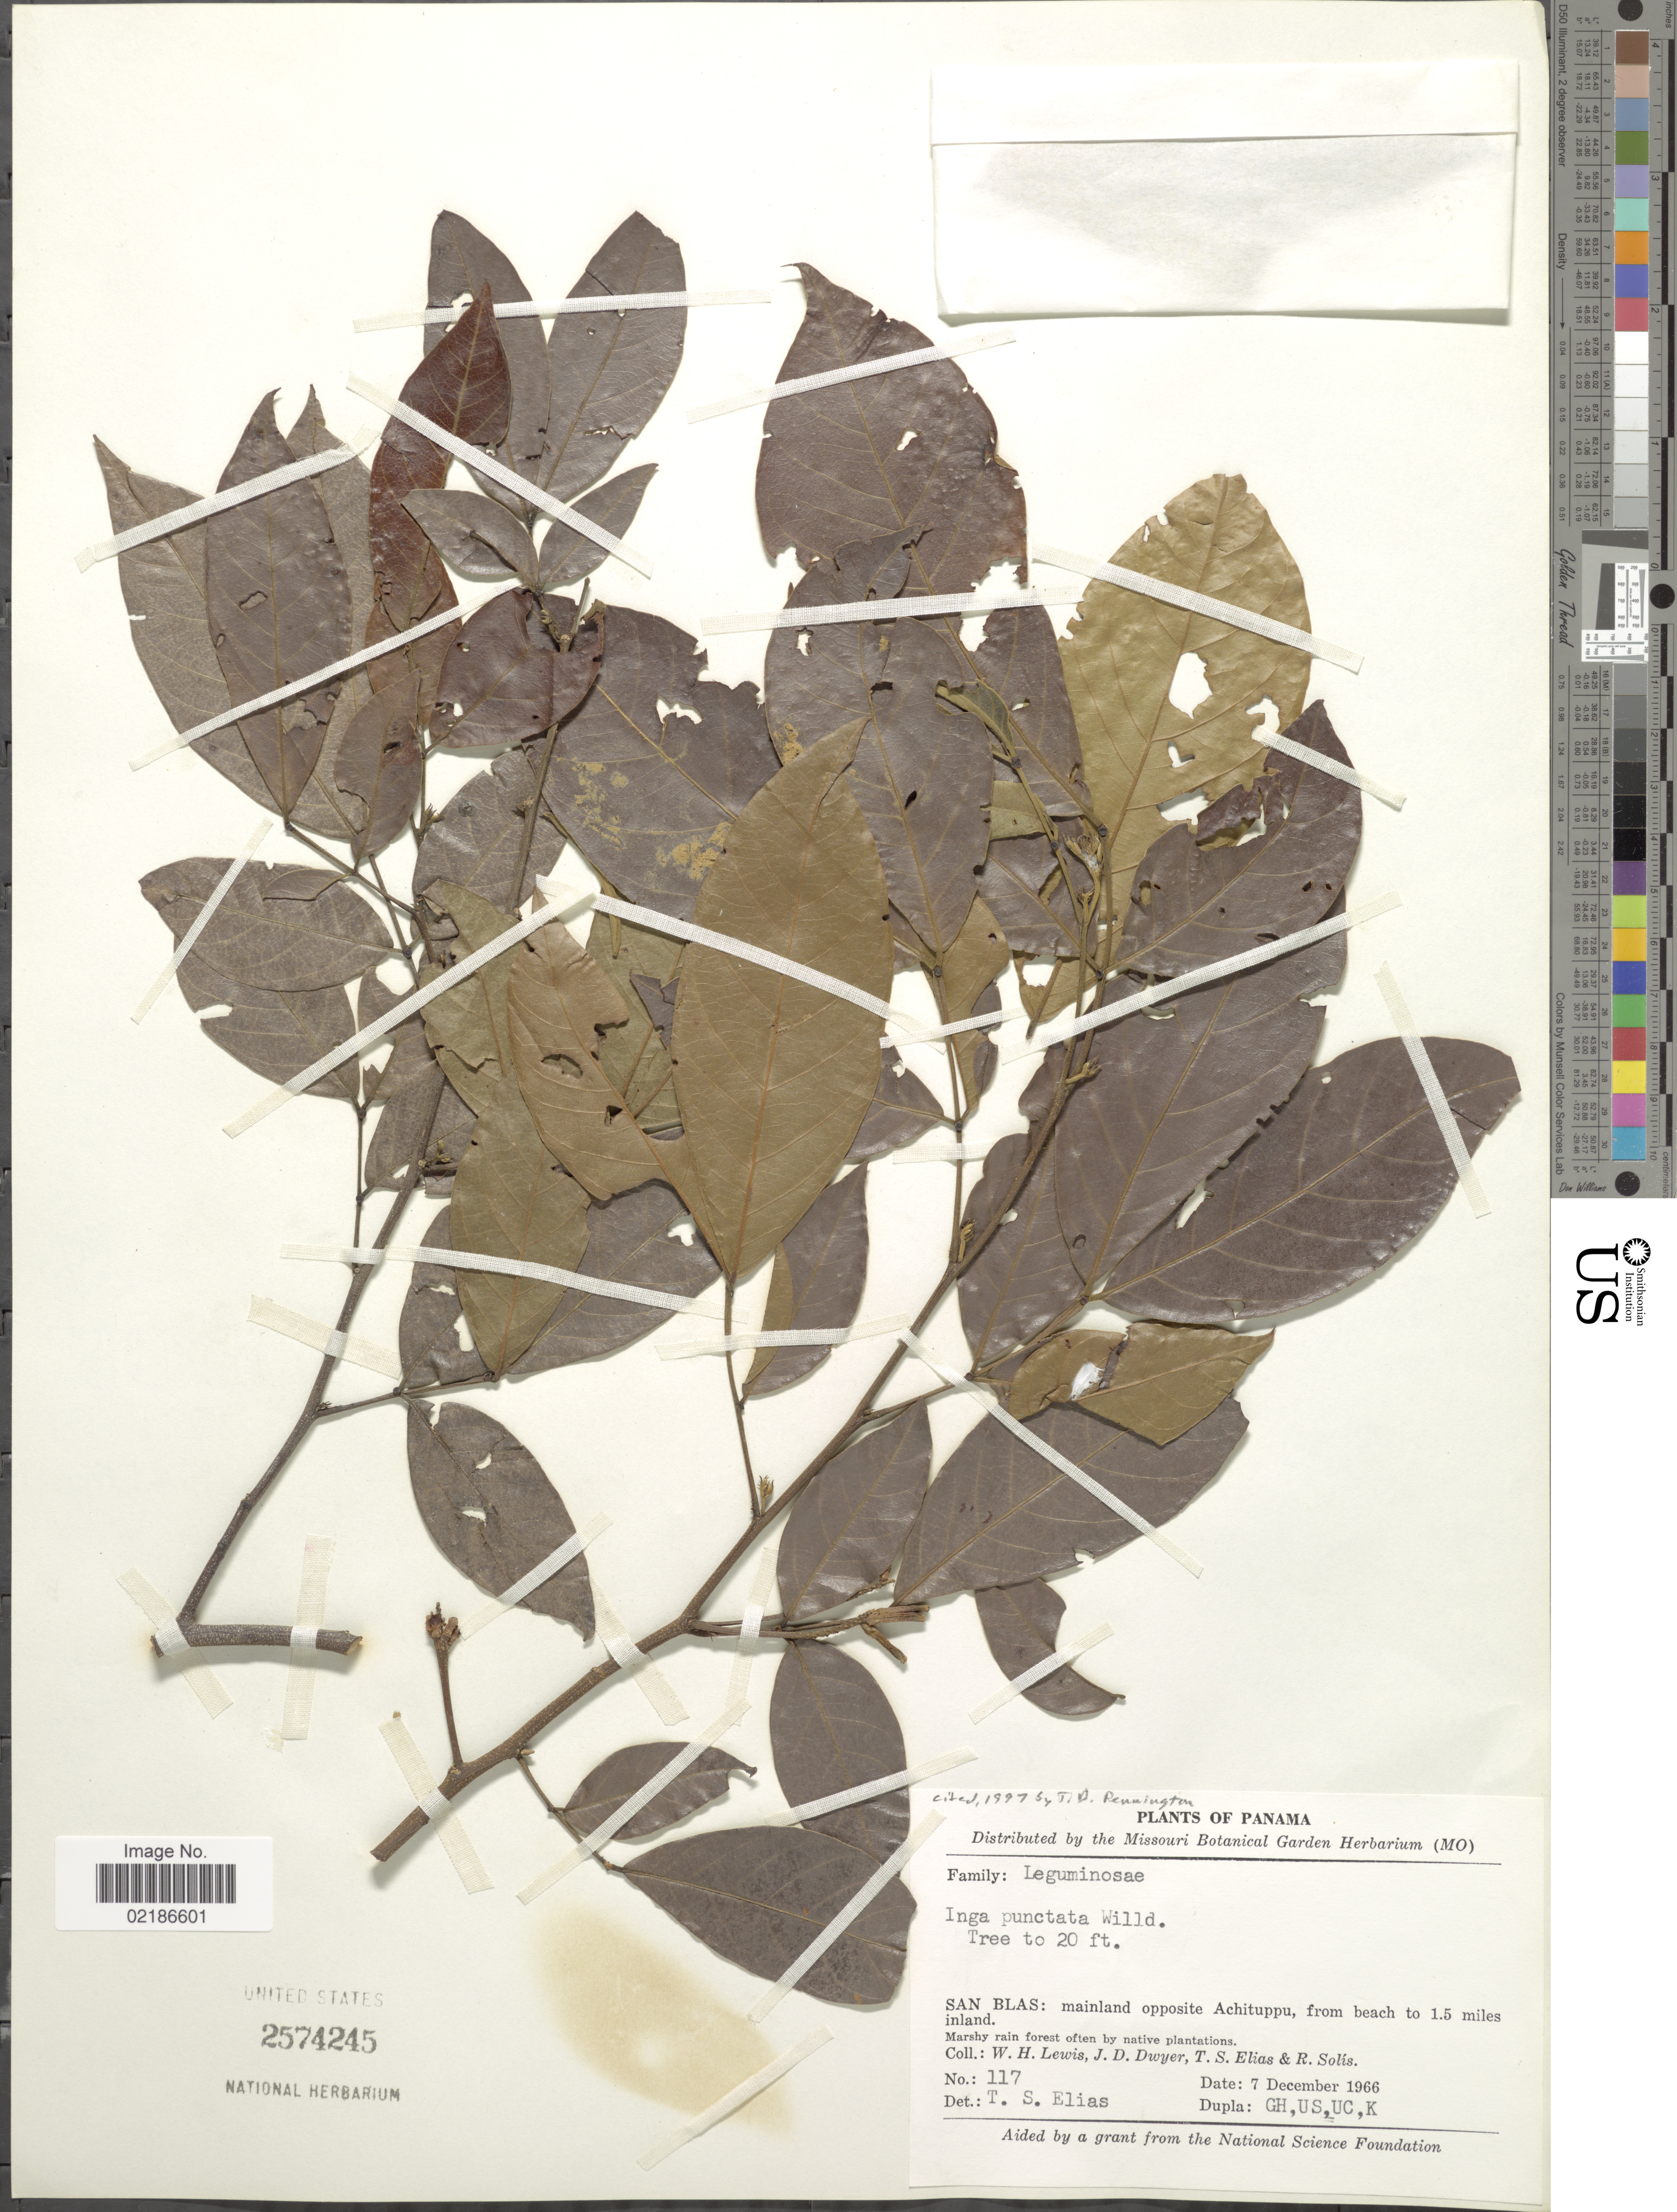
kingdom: Plantae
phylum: Tracheophyta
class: Magnoliopsida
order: Fabales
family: Fabaceae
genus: Inga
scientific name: Inga punctata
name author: Willd.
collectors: W. H. Lewis, J. D. Dwyer, T. S. Elias & R. Solis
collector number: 117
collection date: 1966-12-07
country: Panama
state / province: Kuna Yala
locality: San Blas, mainland opposite Achituppu, from beach to 1.5 miles inland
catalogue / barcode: US 2574245